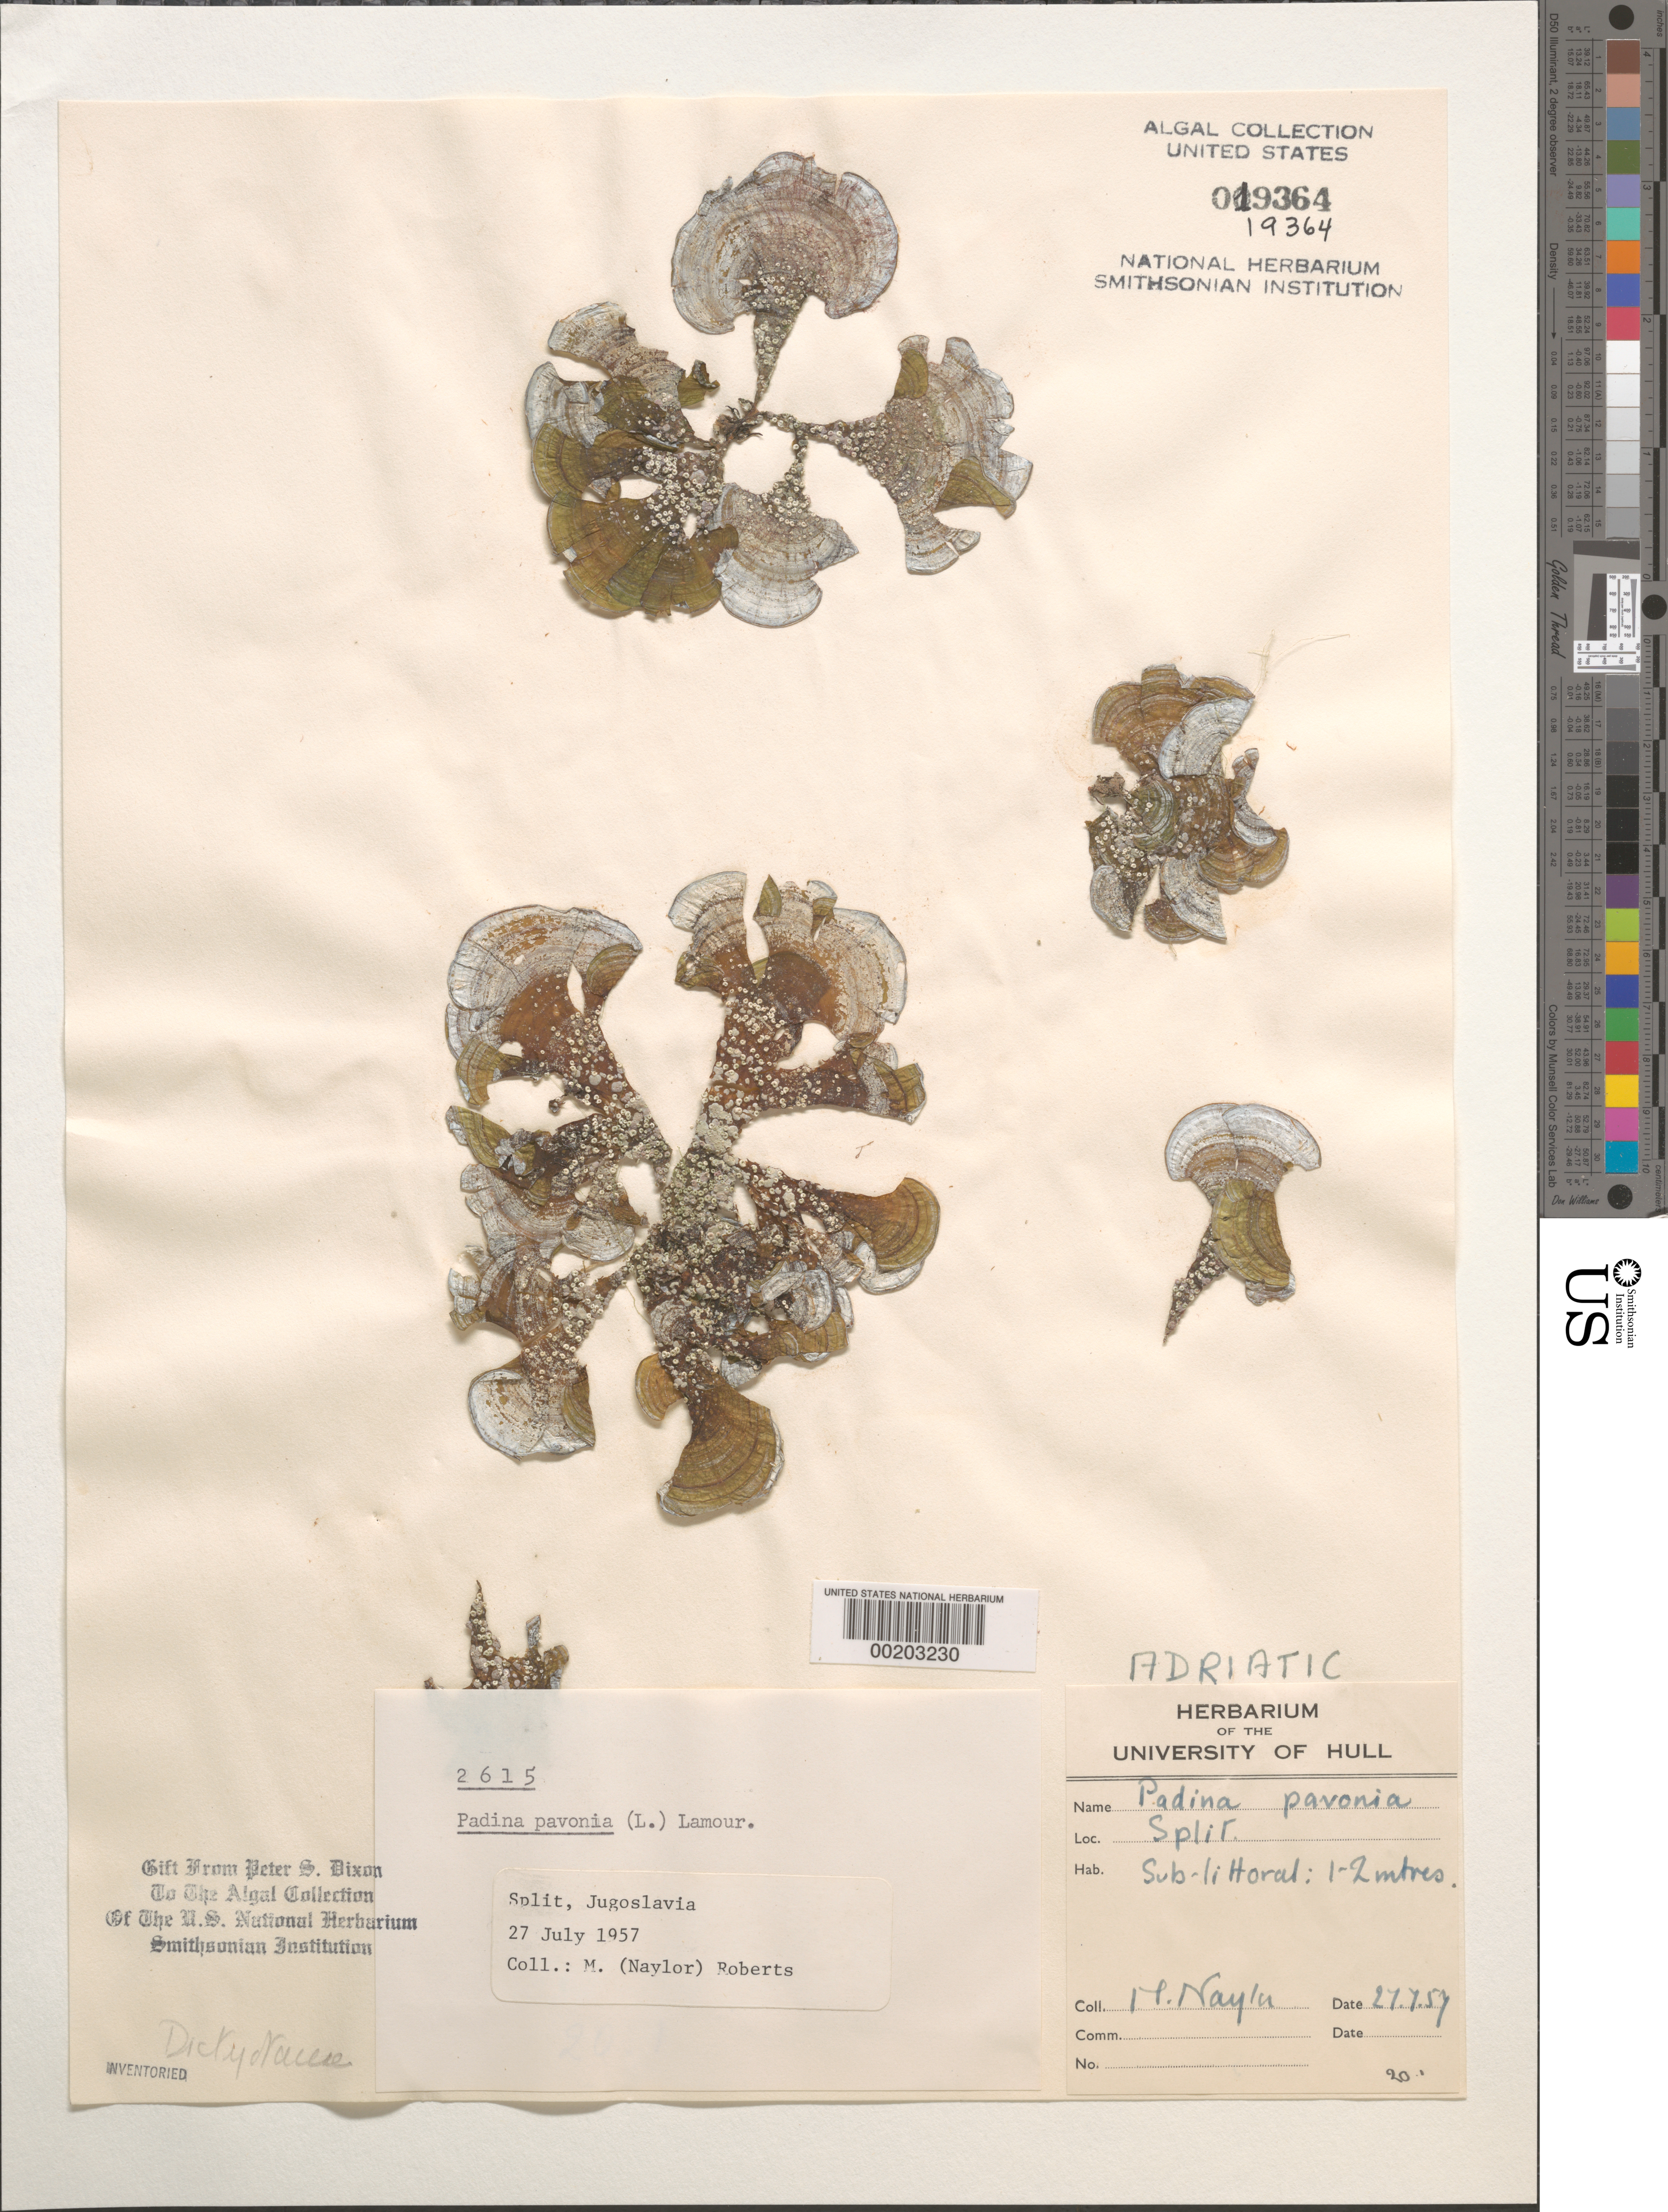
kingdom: Chromista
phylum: Ochrophyta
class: Phaeophyceae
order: Dictyotales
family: Dictyotaceae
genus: Padina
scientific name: Padina pavonica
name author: (L.) Thivy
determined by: Dixon, P. S.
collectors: M. Roberts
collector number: PSD 2615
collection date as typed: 27 Jul 1957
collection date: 1957-07-27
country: Croatia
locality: Split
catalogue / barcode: US 19364